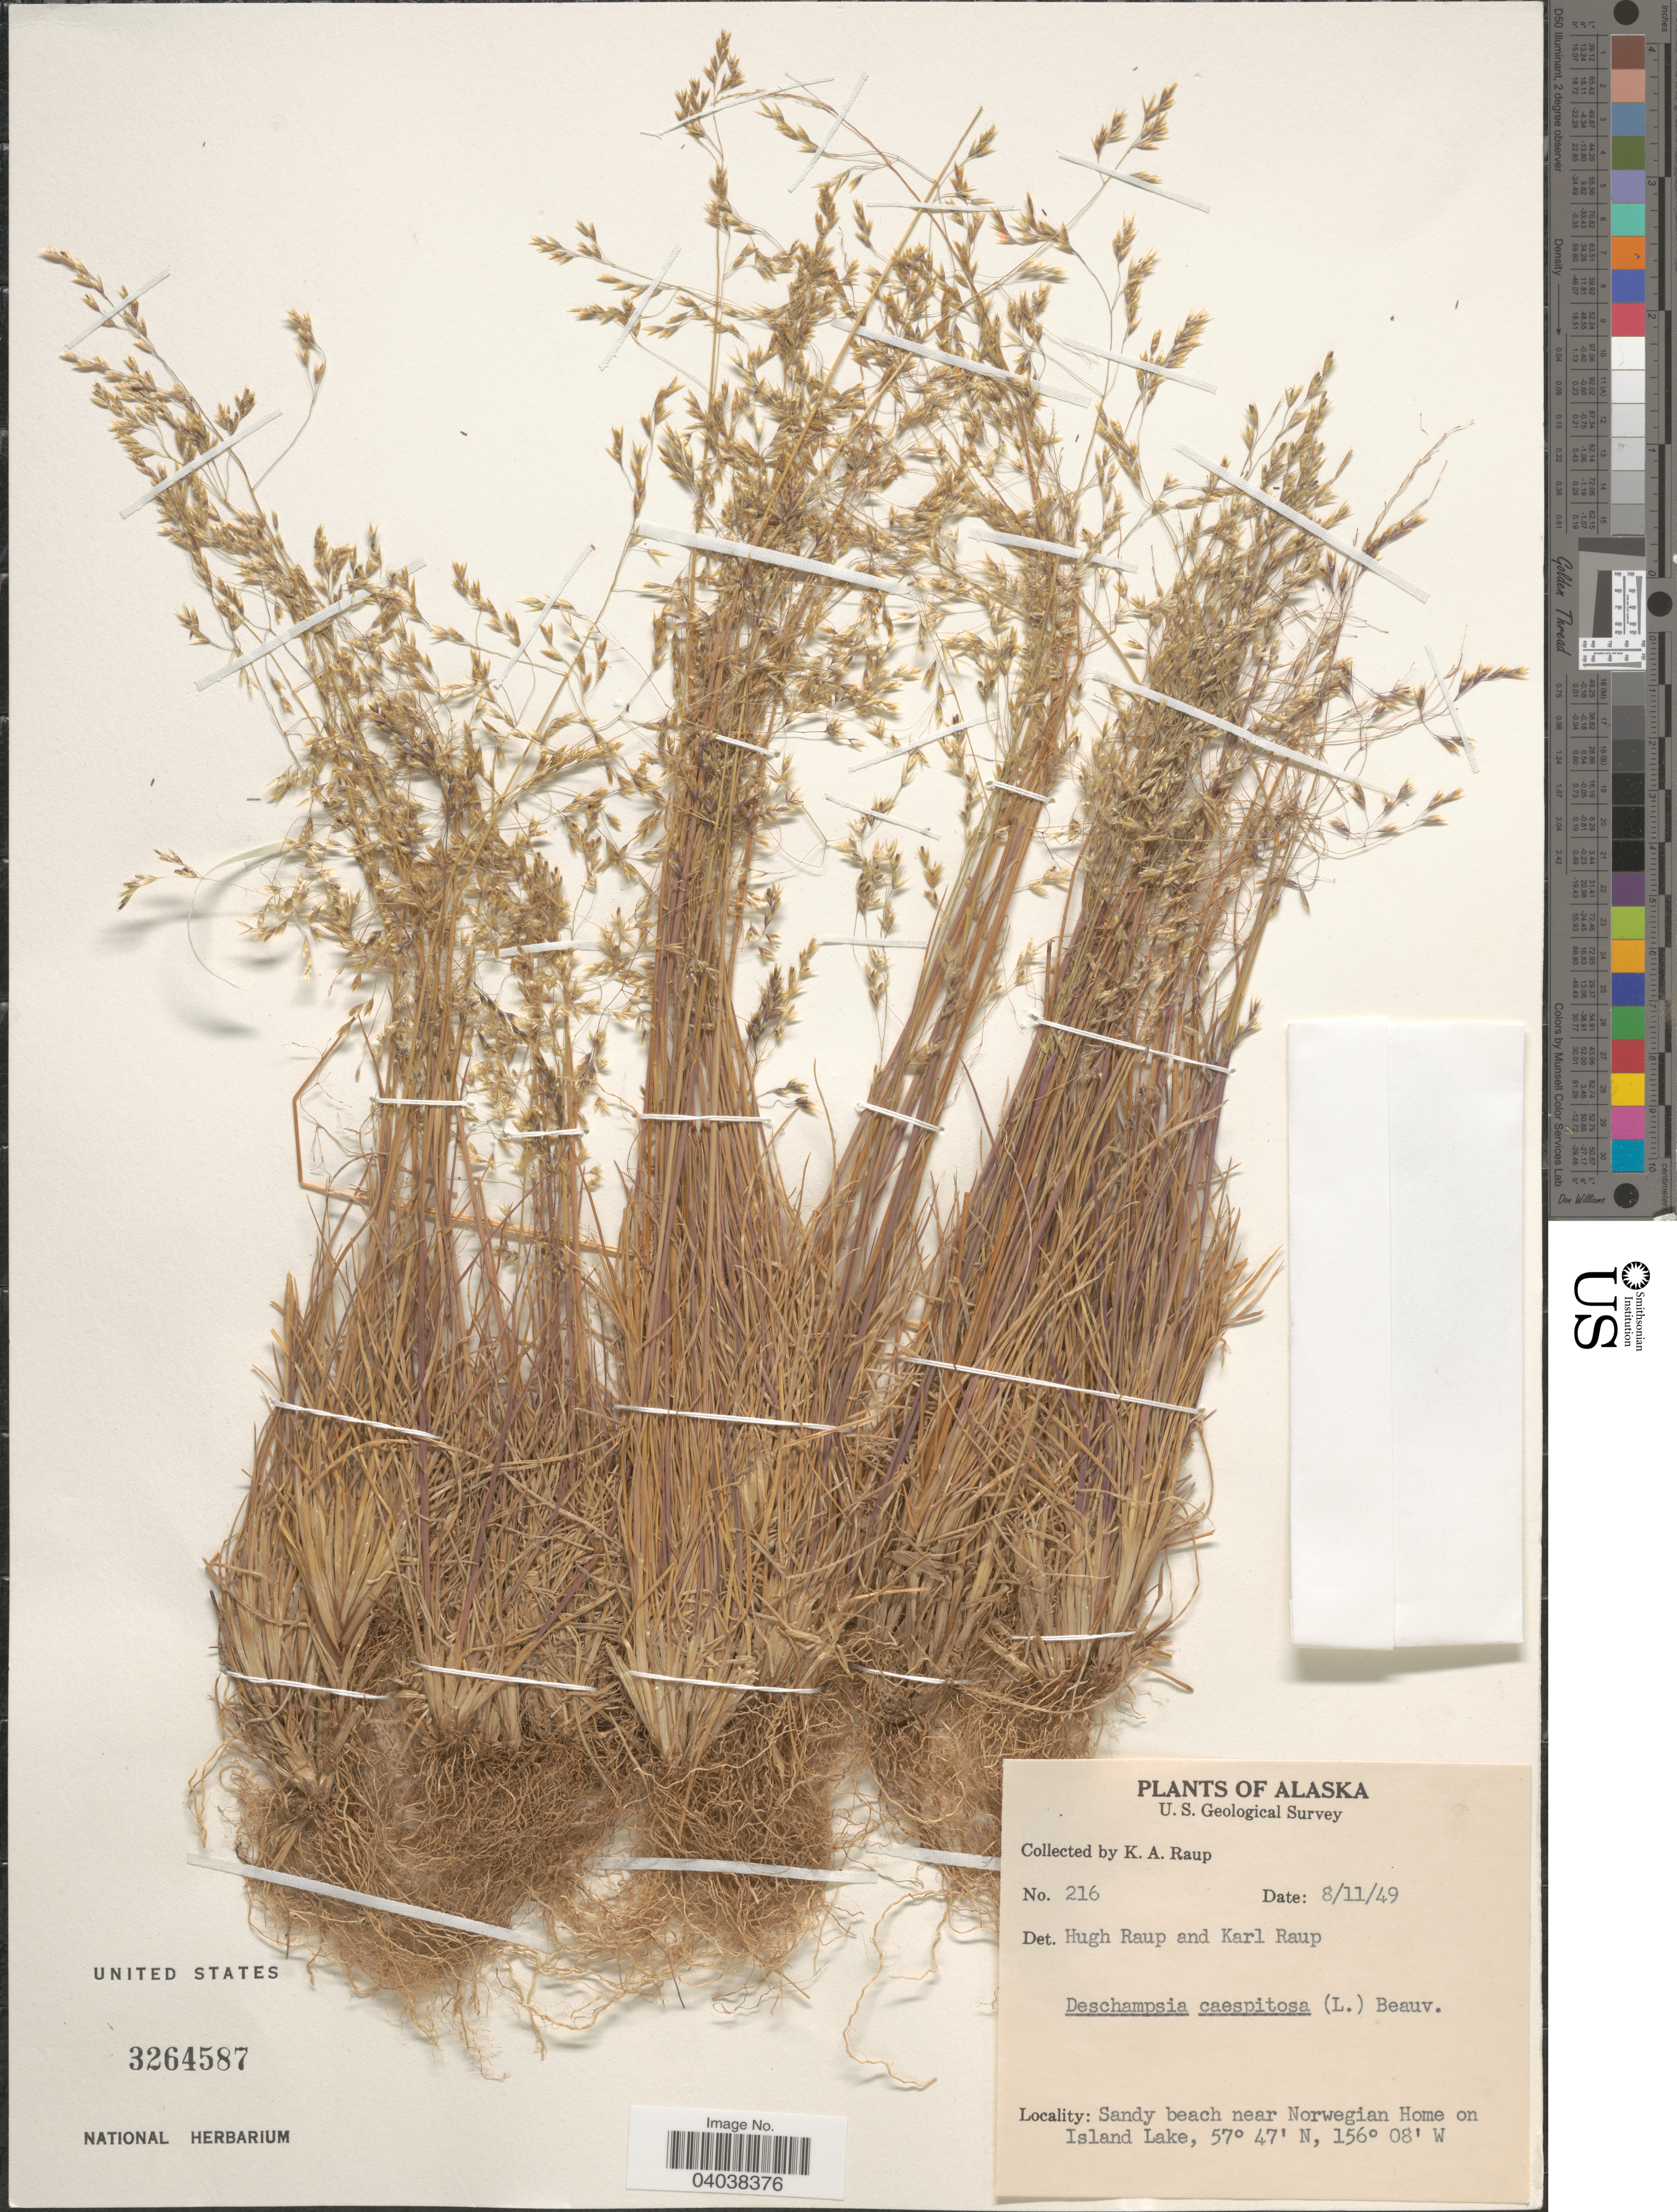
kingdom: Plantae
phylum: Tracheophyta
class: Liliopsida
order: Poales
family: Poaceae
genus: Deschampsia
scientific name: Deschampsia cespitosa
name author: (L.) P. Beauv.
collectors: K. Raup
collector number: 216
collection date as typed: Transcribed d/m/y: 11/8/49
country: United States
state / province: Alaska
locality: Sandy beach near Norwegian Home on Island Lake.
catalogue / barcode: US 3264587